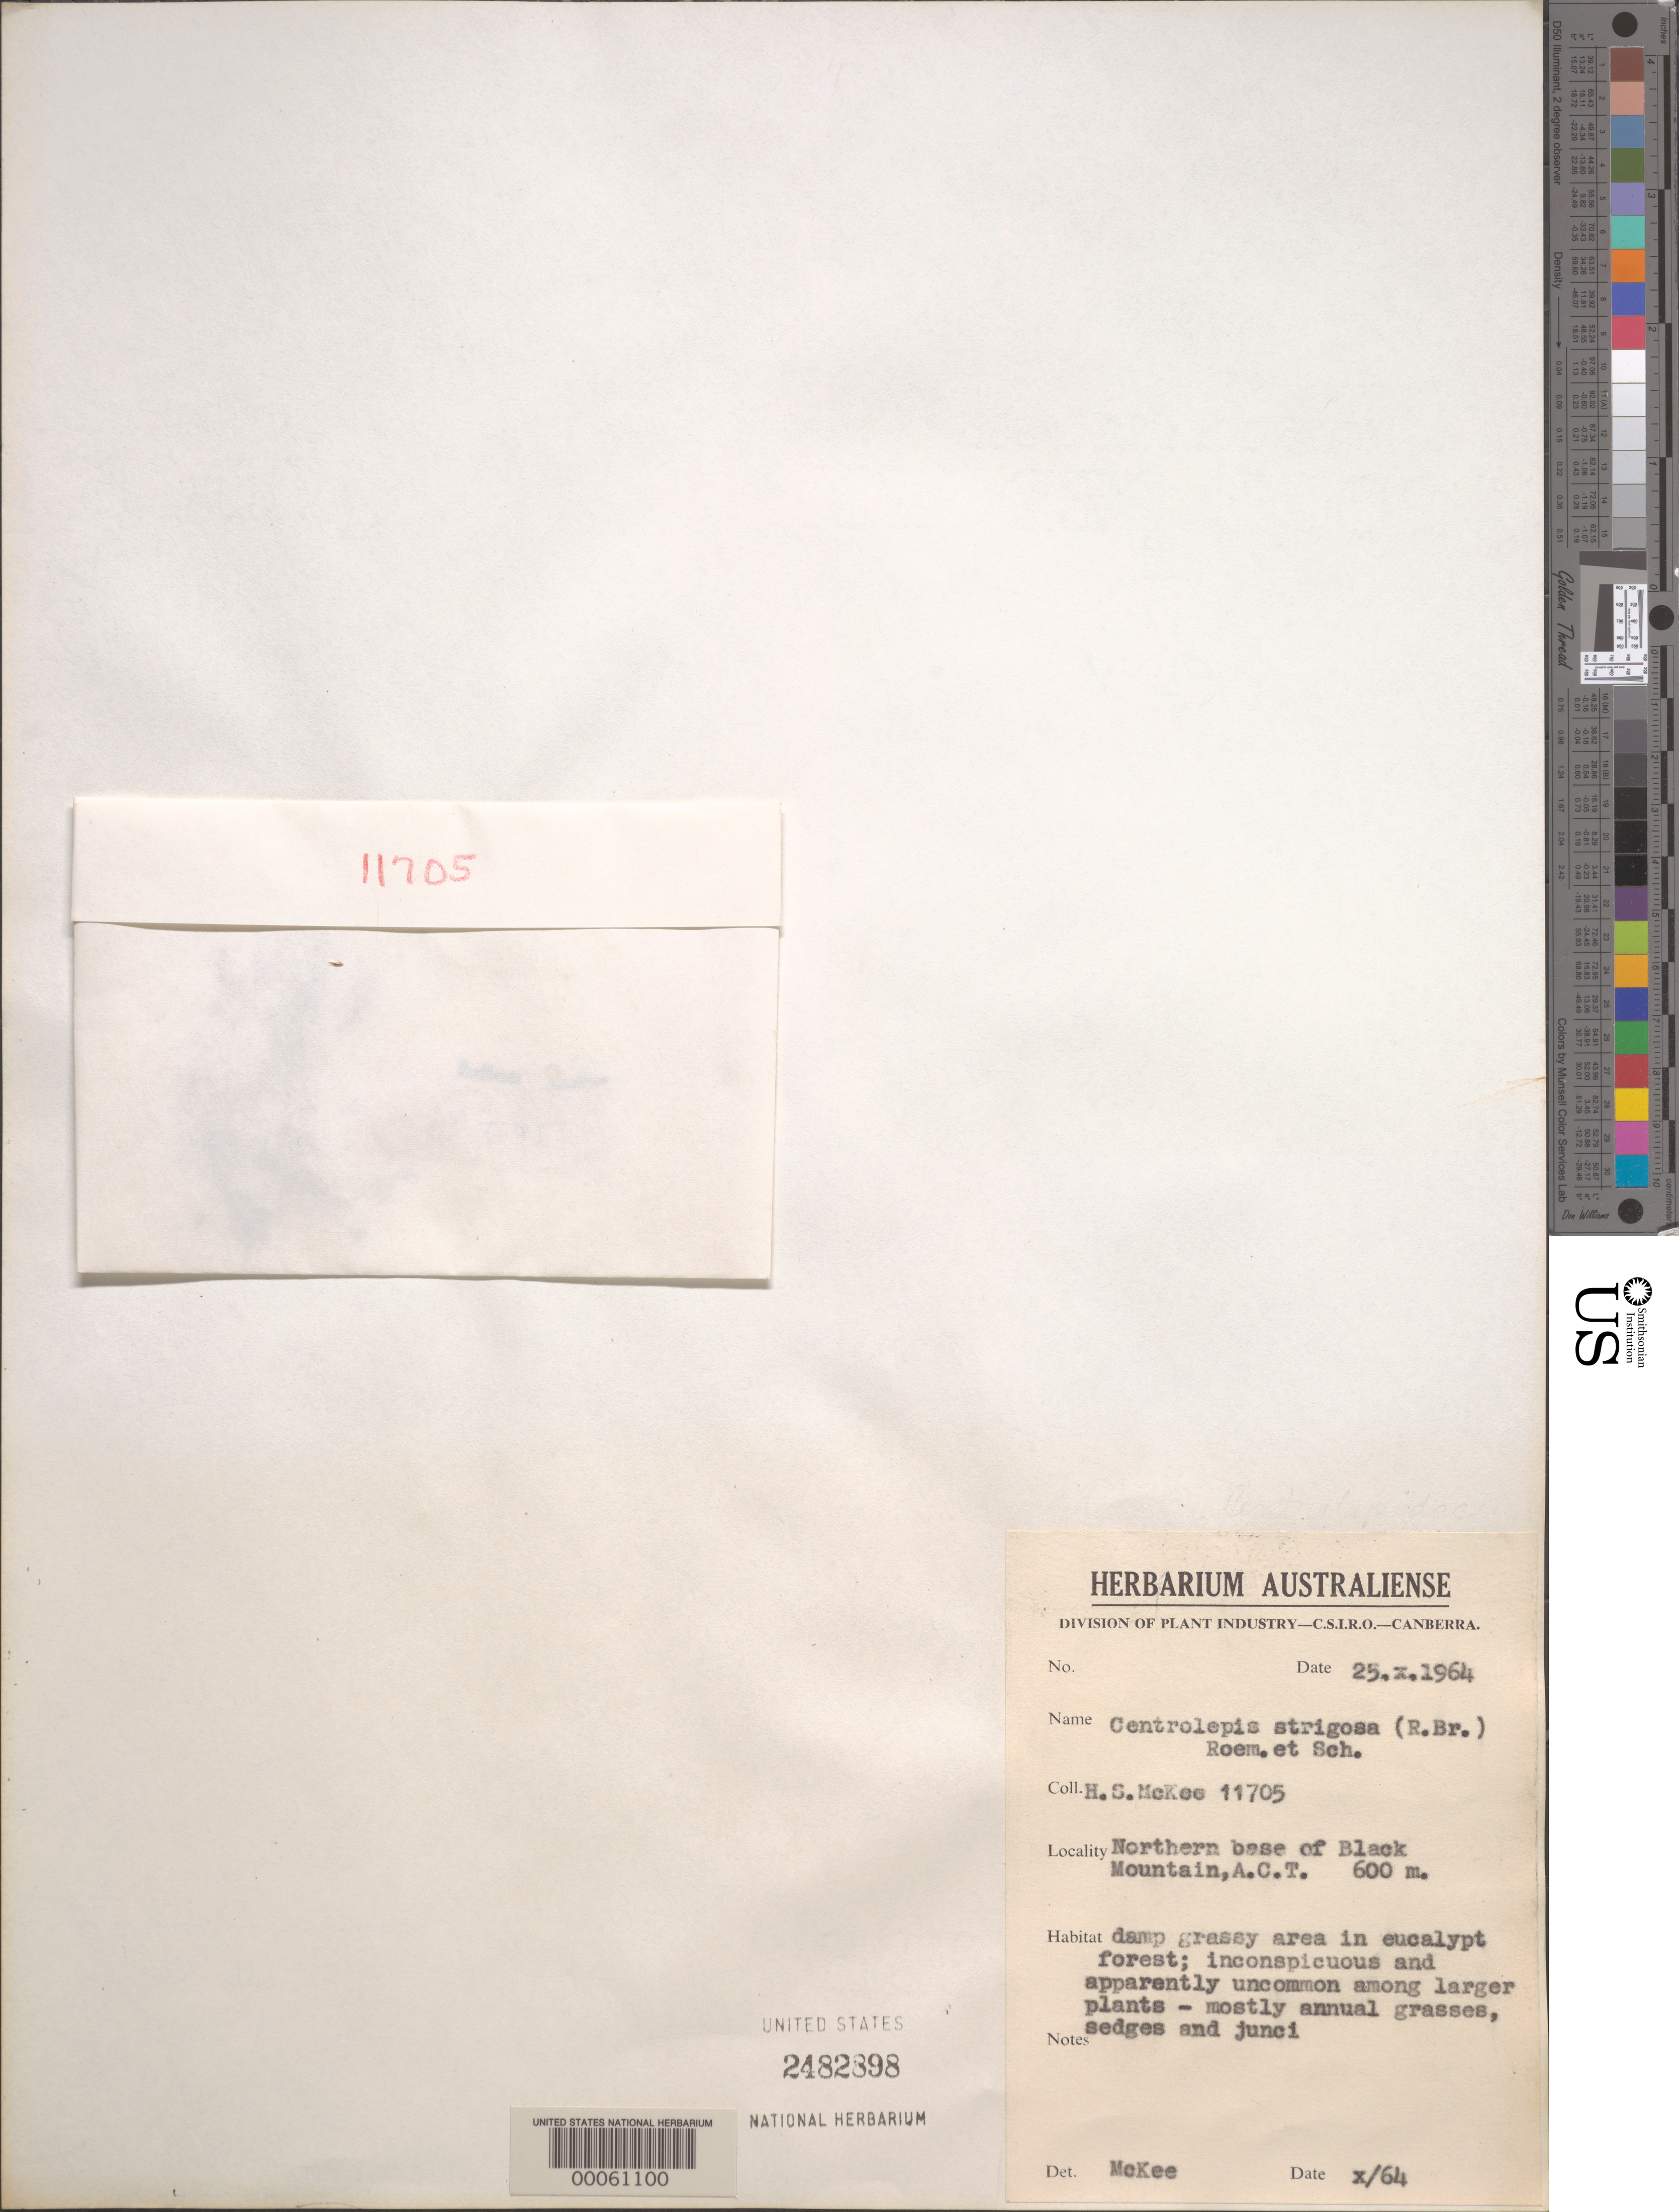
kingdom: Plantae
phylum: Tracheophyta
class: Liliopsida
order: Poales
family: Restionaceae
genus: Centrolepis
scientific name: Centrolepis strigosa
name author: (R. Br.) Roem. & Schult.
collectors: H. S. MacKee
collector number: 11705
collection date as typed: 05 -- 1964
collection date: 1964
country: Australia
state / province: New South Wales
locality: Canberra, n base of black mountain.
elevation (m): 600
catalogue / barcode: US 2482898